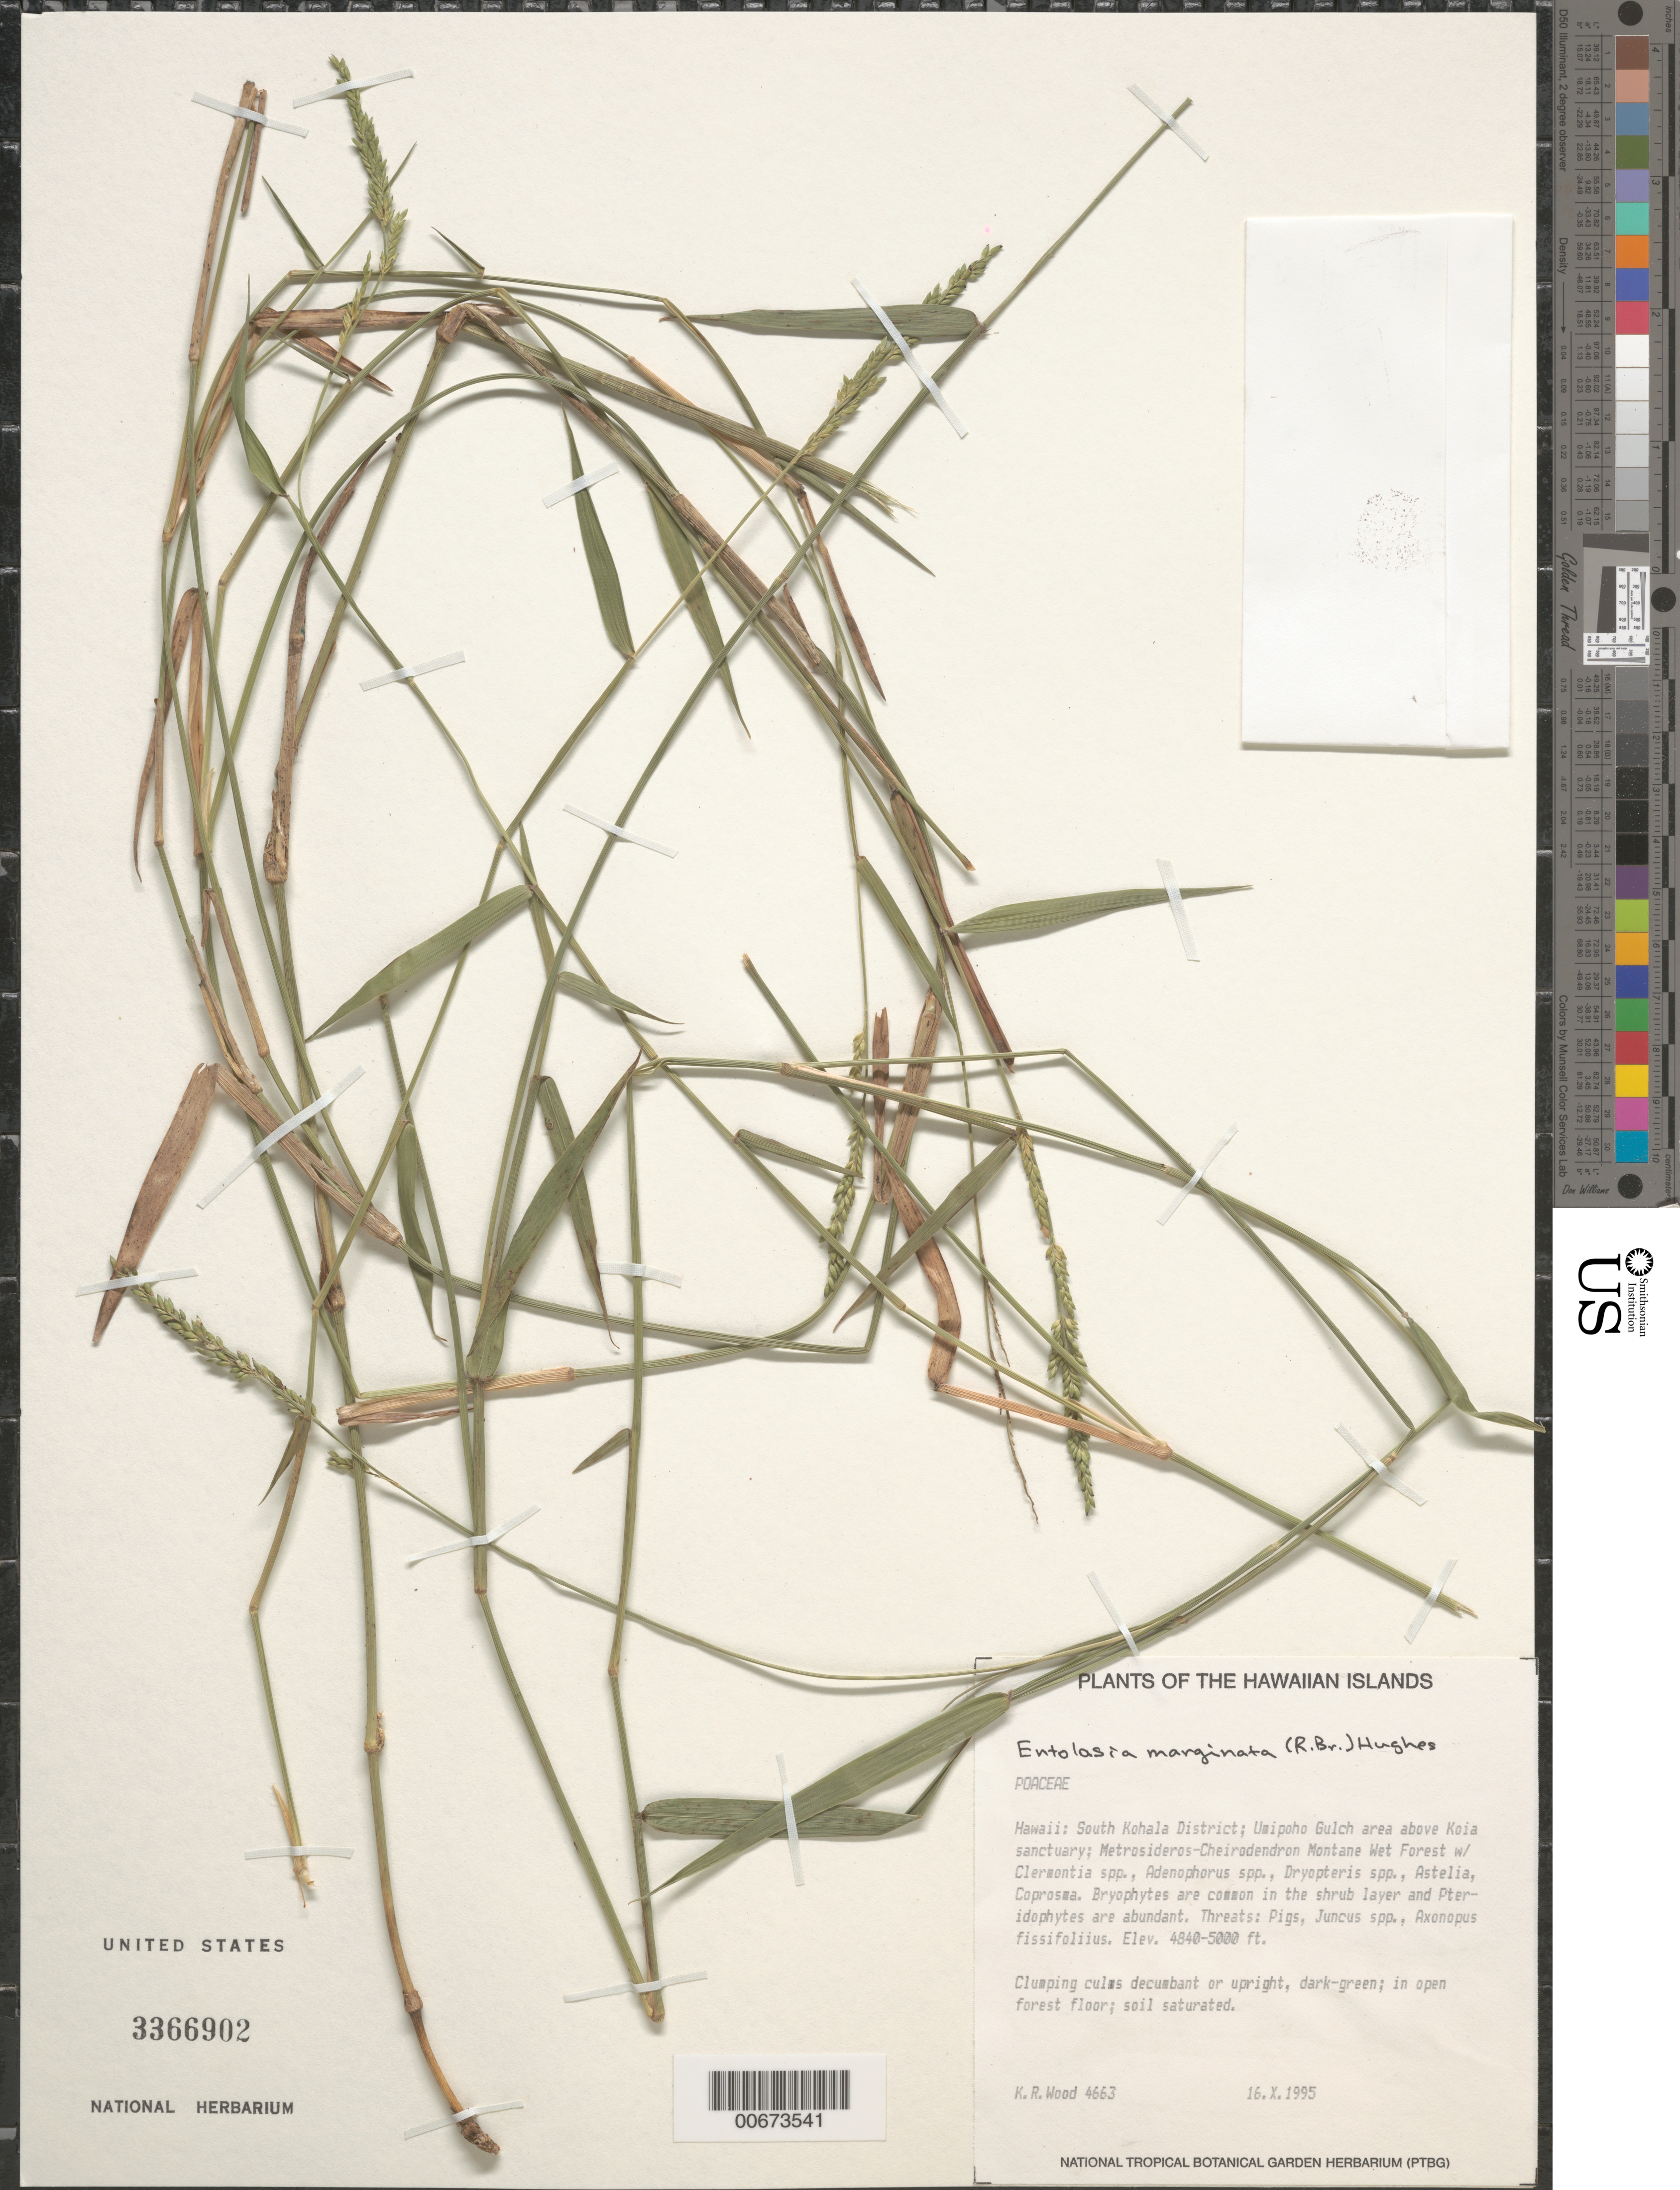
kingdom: Plantae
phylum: Tracheophyta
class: Liliopsida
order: Poales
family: Poaceae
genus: Entolasia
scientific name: Entolasia marginata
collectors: K. R. Wood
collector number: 4663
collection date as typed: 16 Oct 1995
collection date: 1995-10-16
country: United States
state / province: Hawaii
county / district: Hawaii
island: Hawaii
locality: S Kohala District, Umipoho Gulch area above Koia sanctuary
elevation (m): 1475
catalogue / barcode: US 3366902